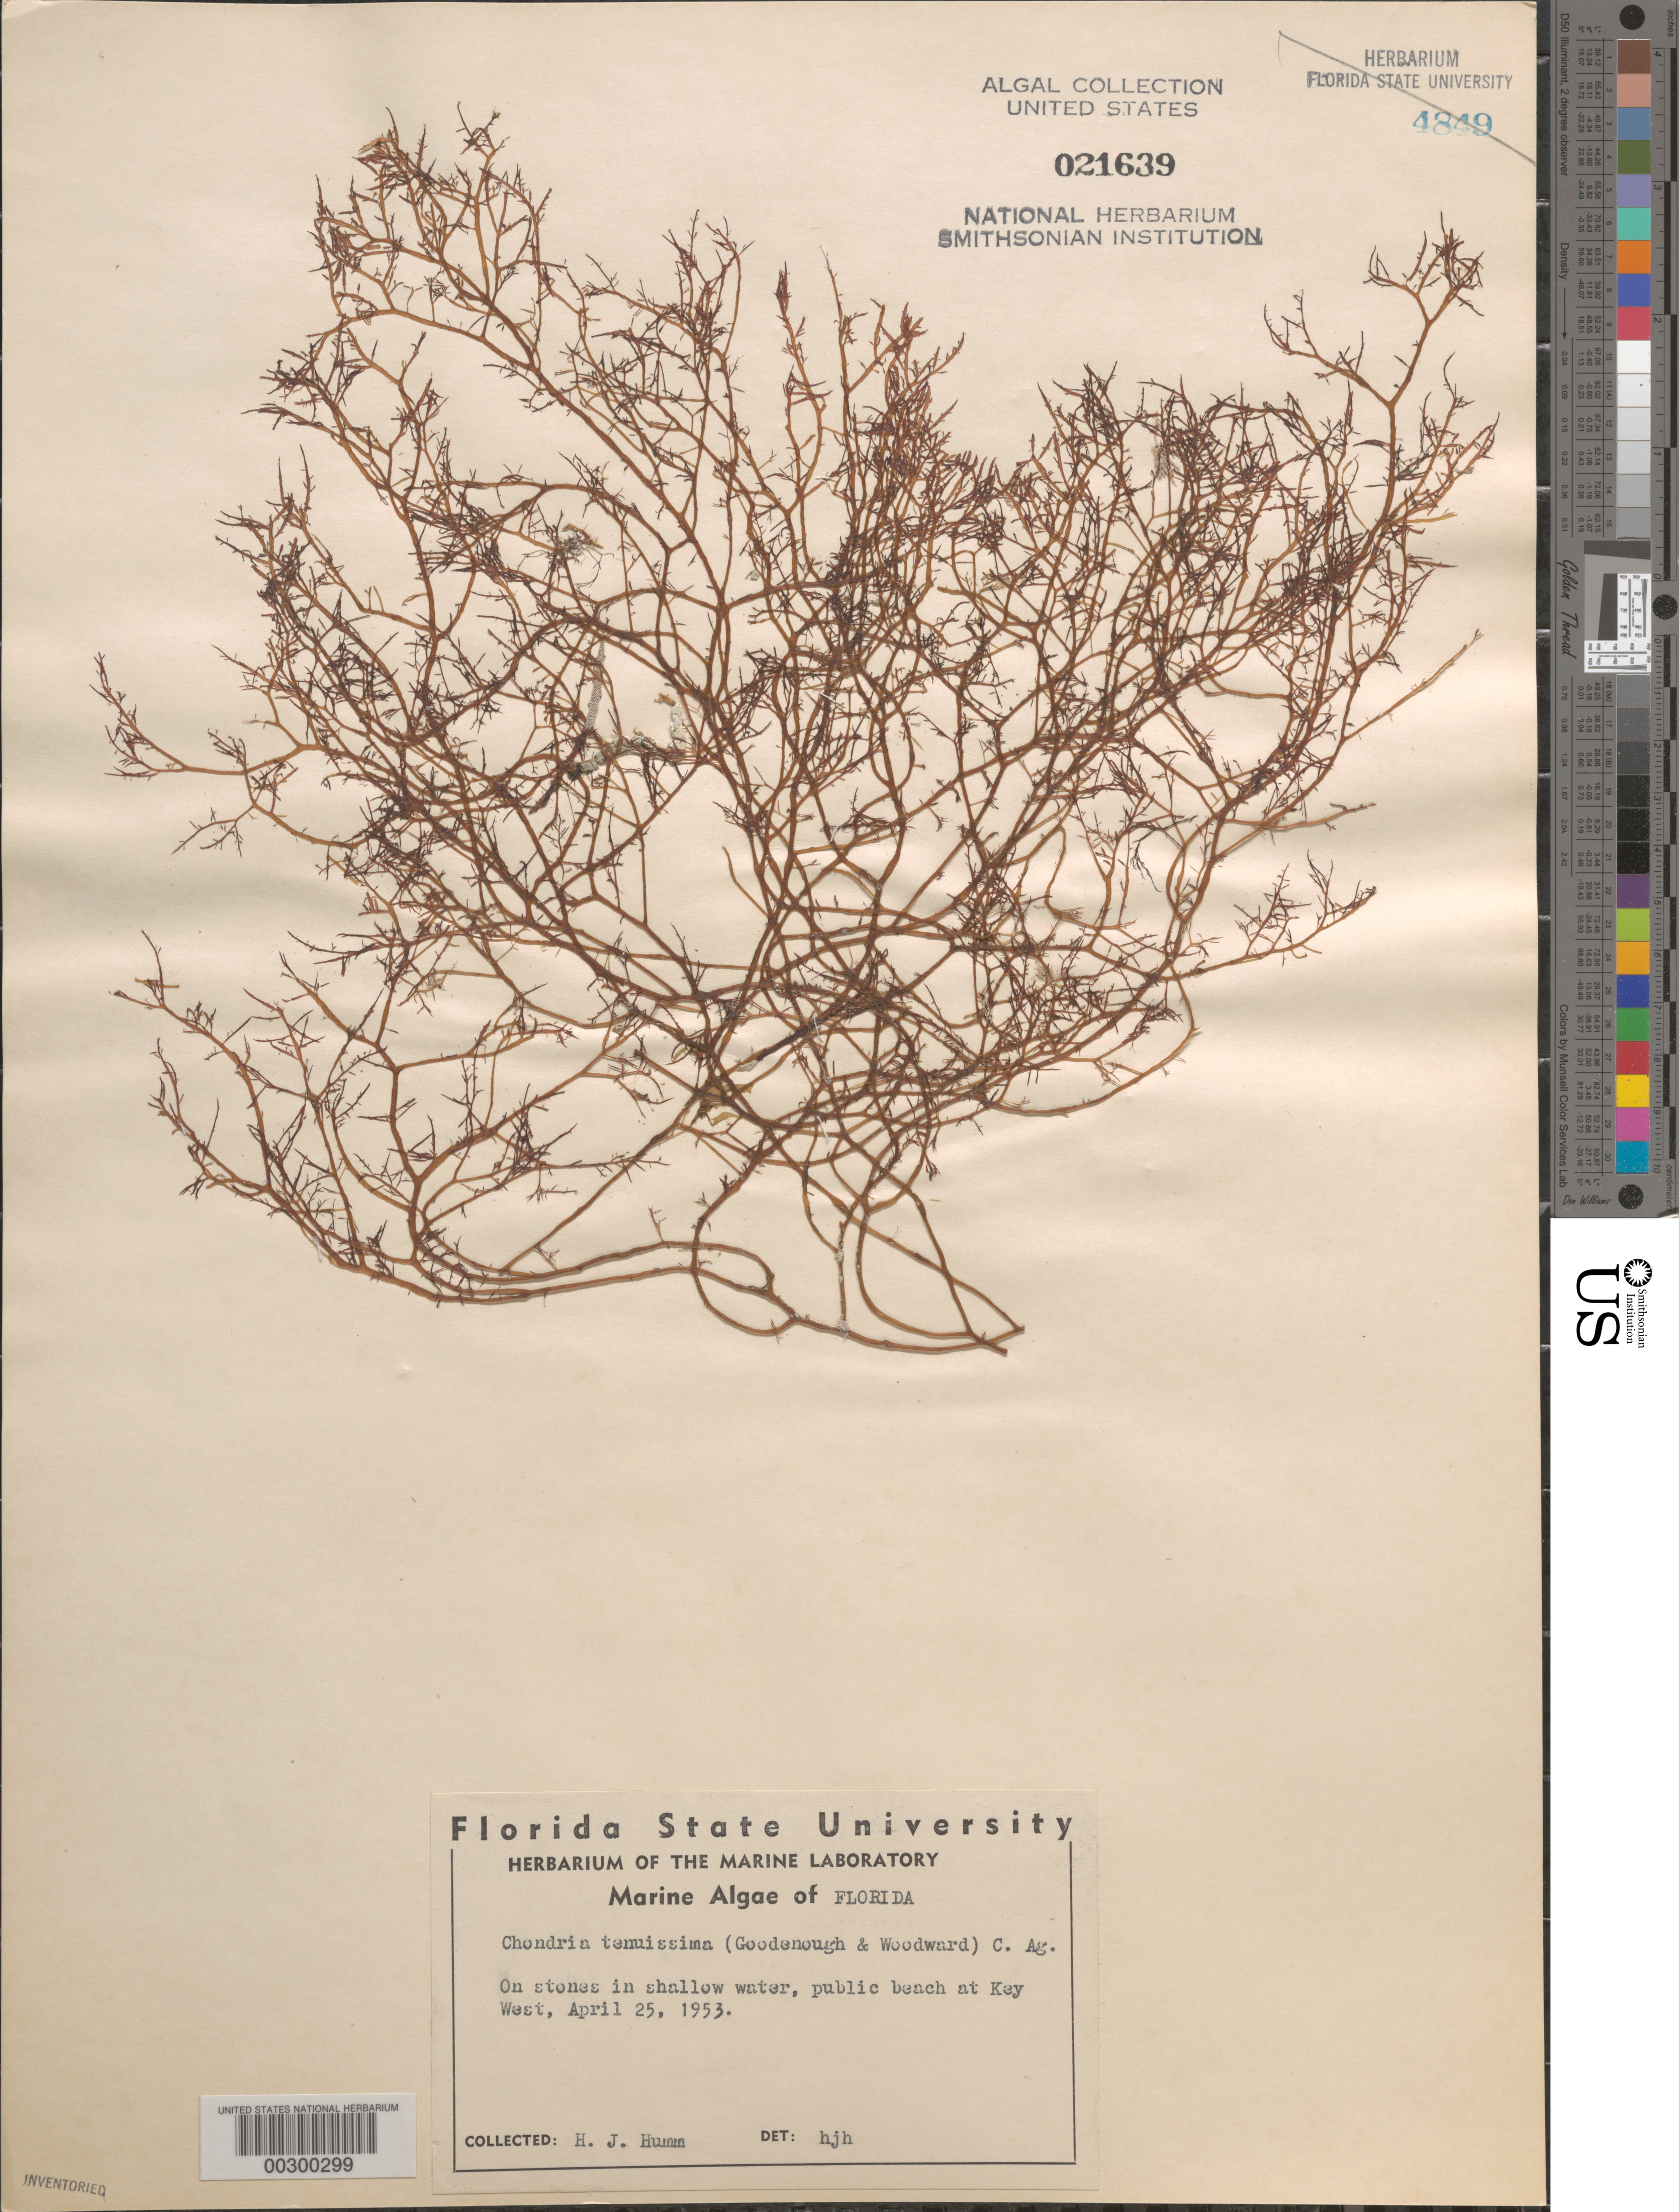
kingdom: Plantae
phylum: Rhodophyta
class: Florideophyceae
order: Ceramiales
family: Rhodomelaceae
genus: Chondria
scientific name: Chondria capillaris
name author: M.J. Wynne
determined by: Algae name updating Project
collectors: H. J. Humm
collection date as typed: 25 Apr 1953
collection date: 1953-04-25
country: United States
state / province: Florida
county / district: Monroe County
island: Key West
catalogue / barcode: US 21639